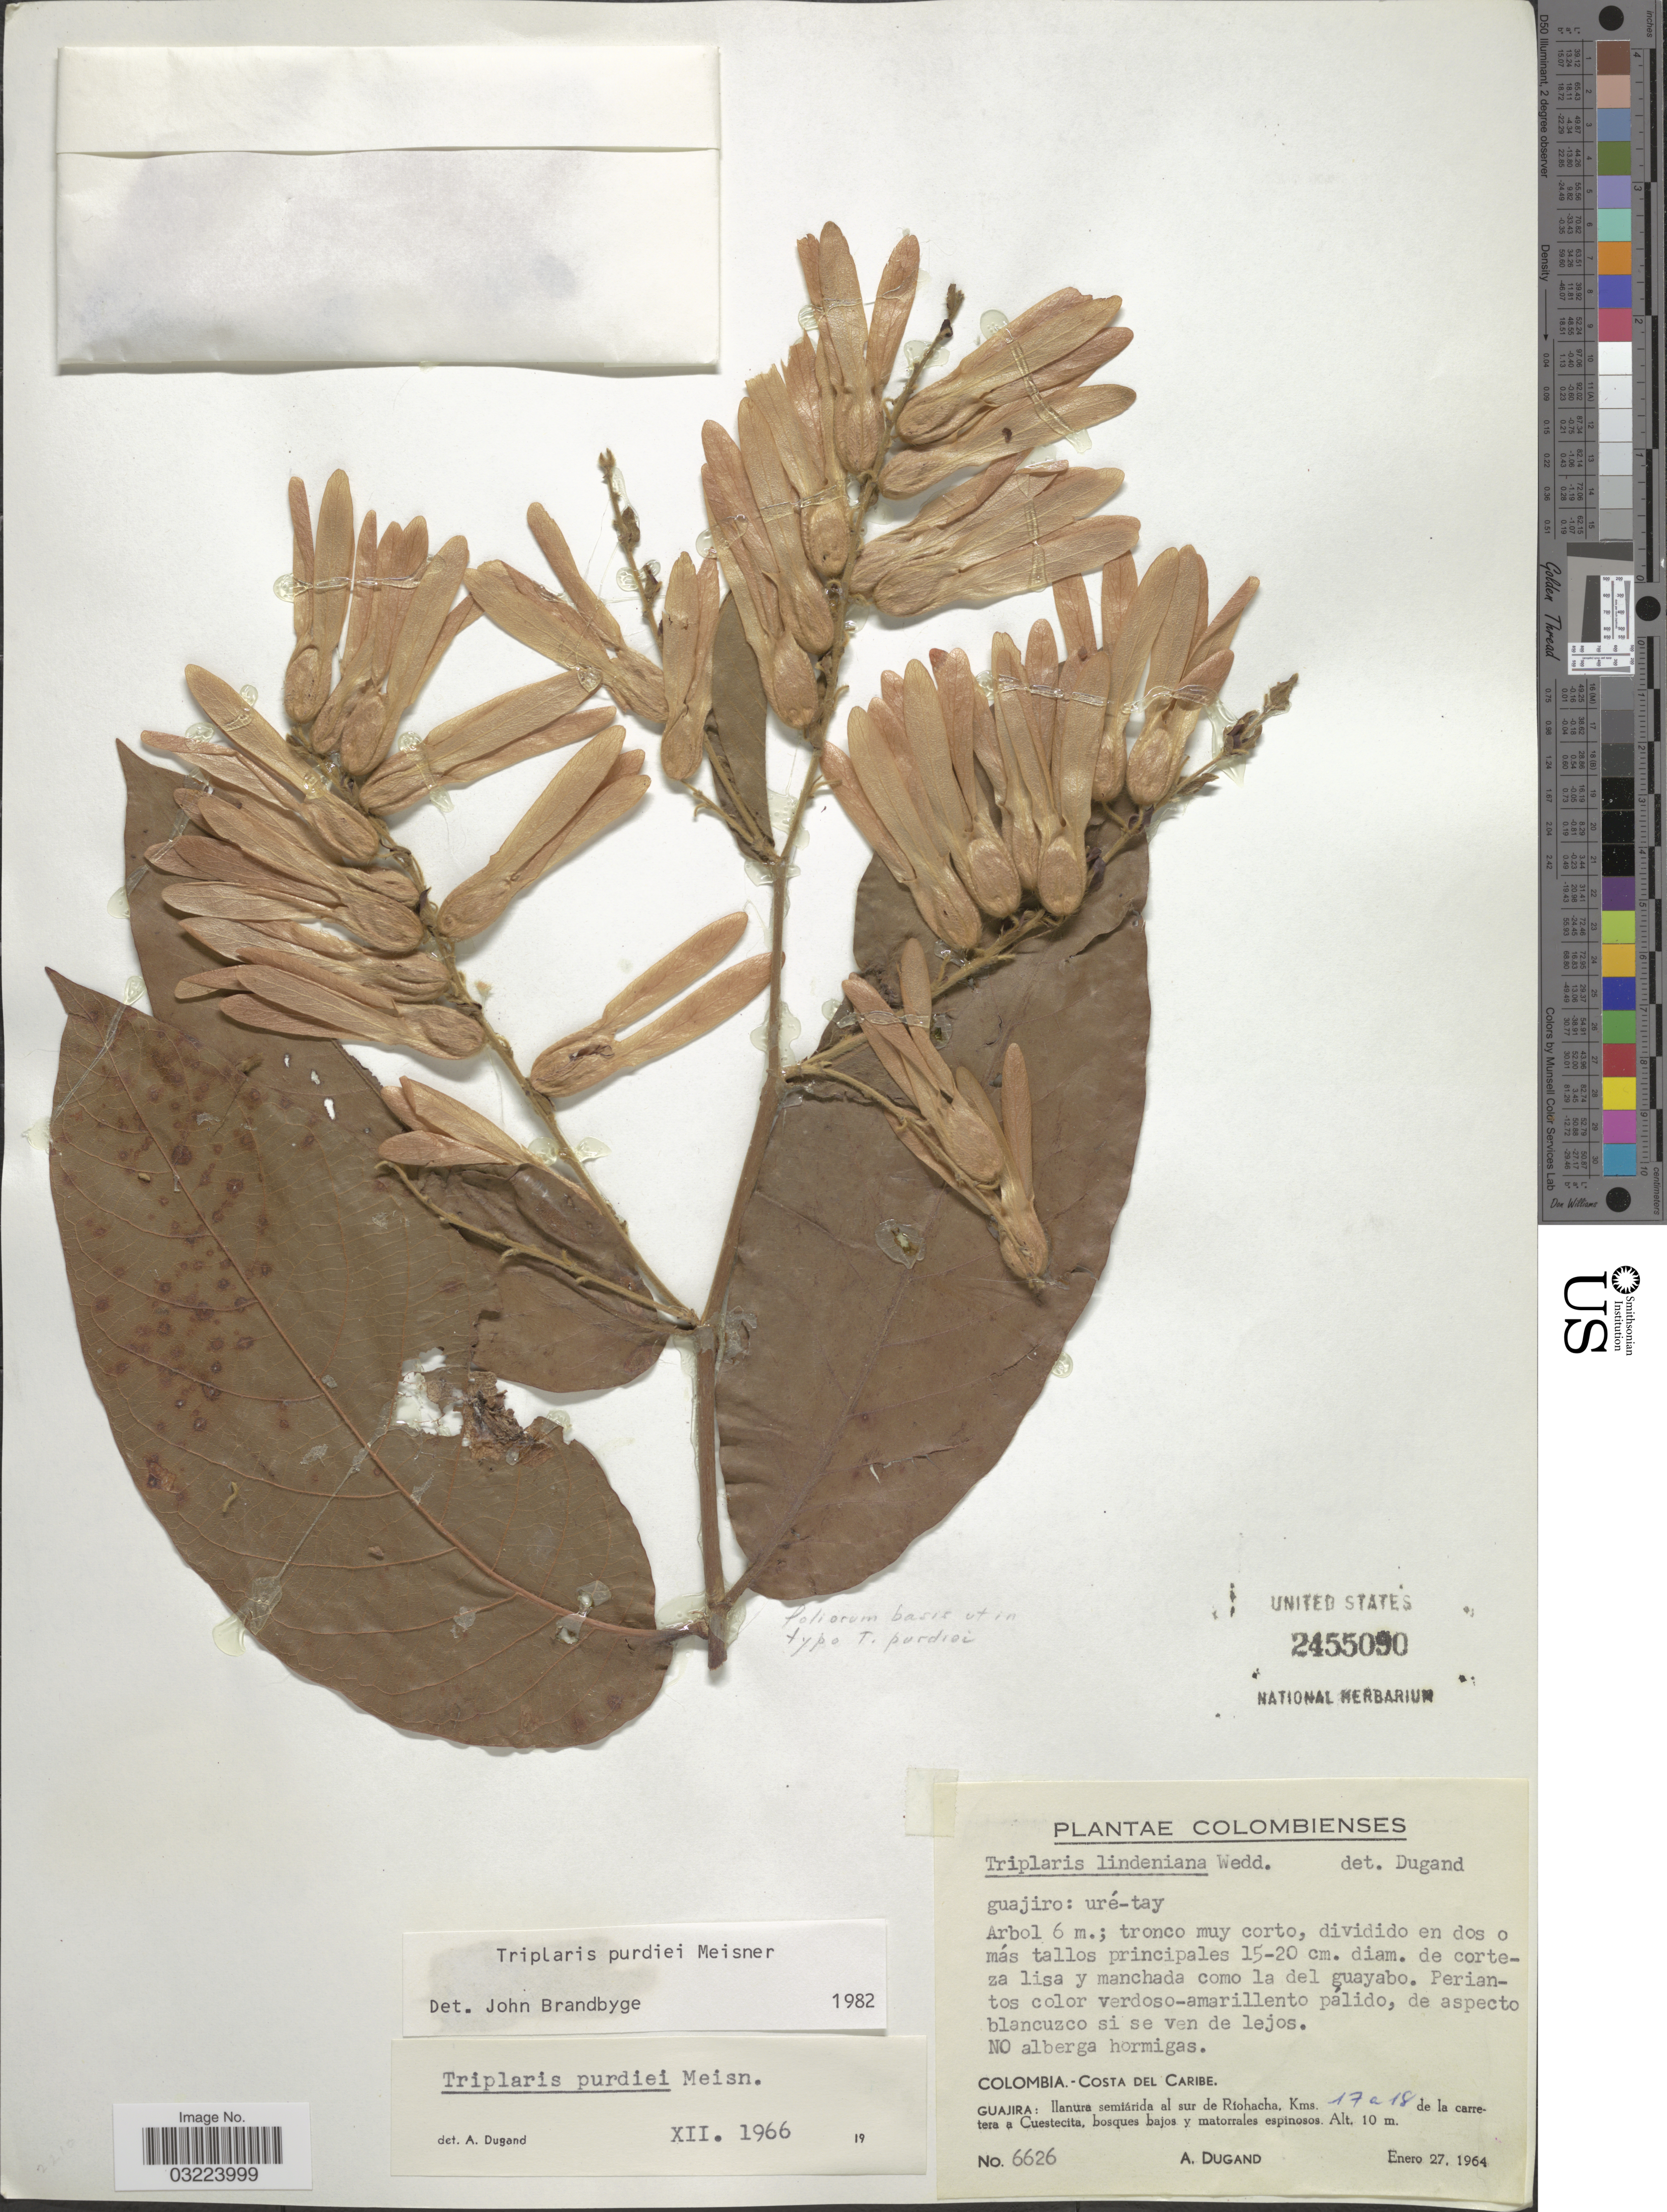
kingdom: Plantae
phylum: Tracheophyta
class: Magnoliopsida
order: Caryophyllales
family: Polygonaceae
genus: Triplaris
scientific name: Triplaris purdiei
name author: Meisn.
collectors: A. Dugand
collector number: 6626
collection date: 1964-01-27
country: Colombia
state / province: La Guajira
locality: Costa del Caribe. Llanura semiárida al sur de Ríohacha, Kms. 17 & 18 de la carretera a Cuestecita, bosques bajos y matorrales espinosos.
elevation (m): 10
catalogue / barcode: US 2455090